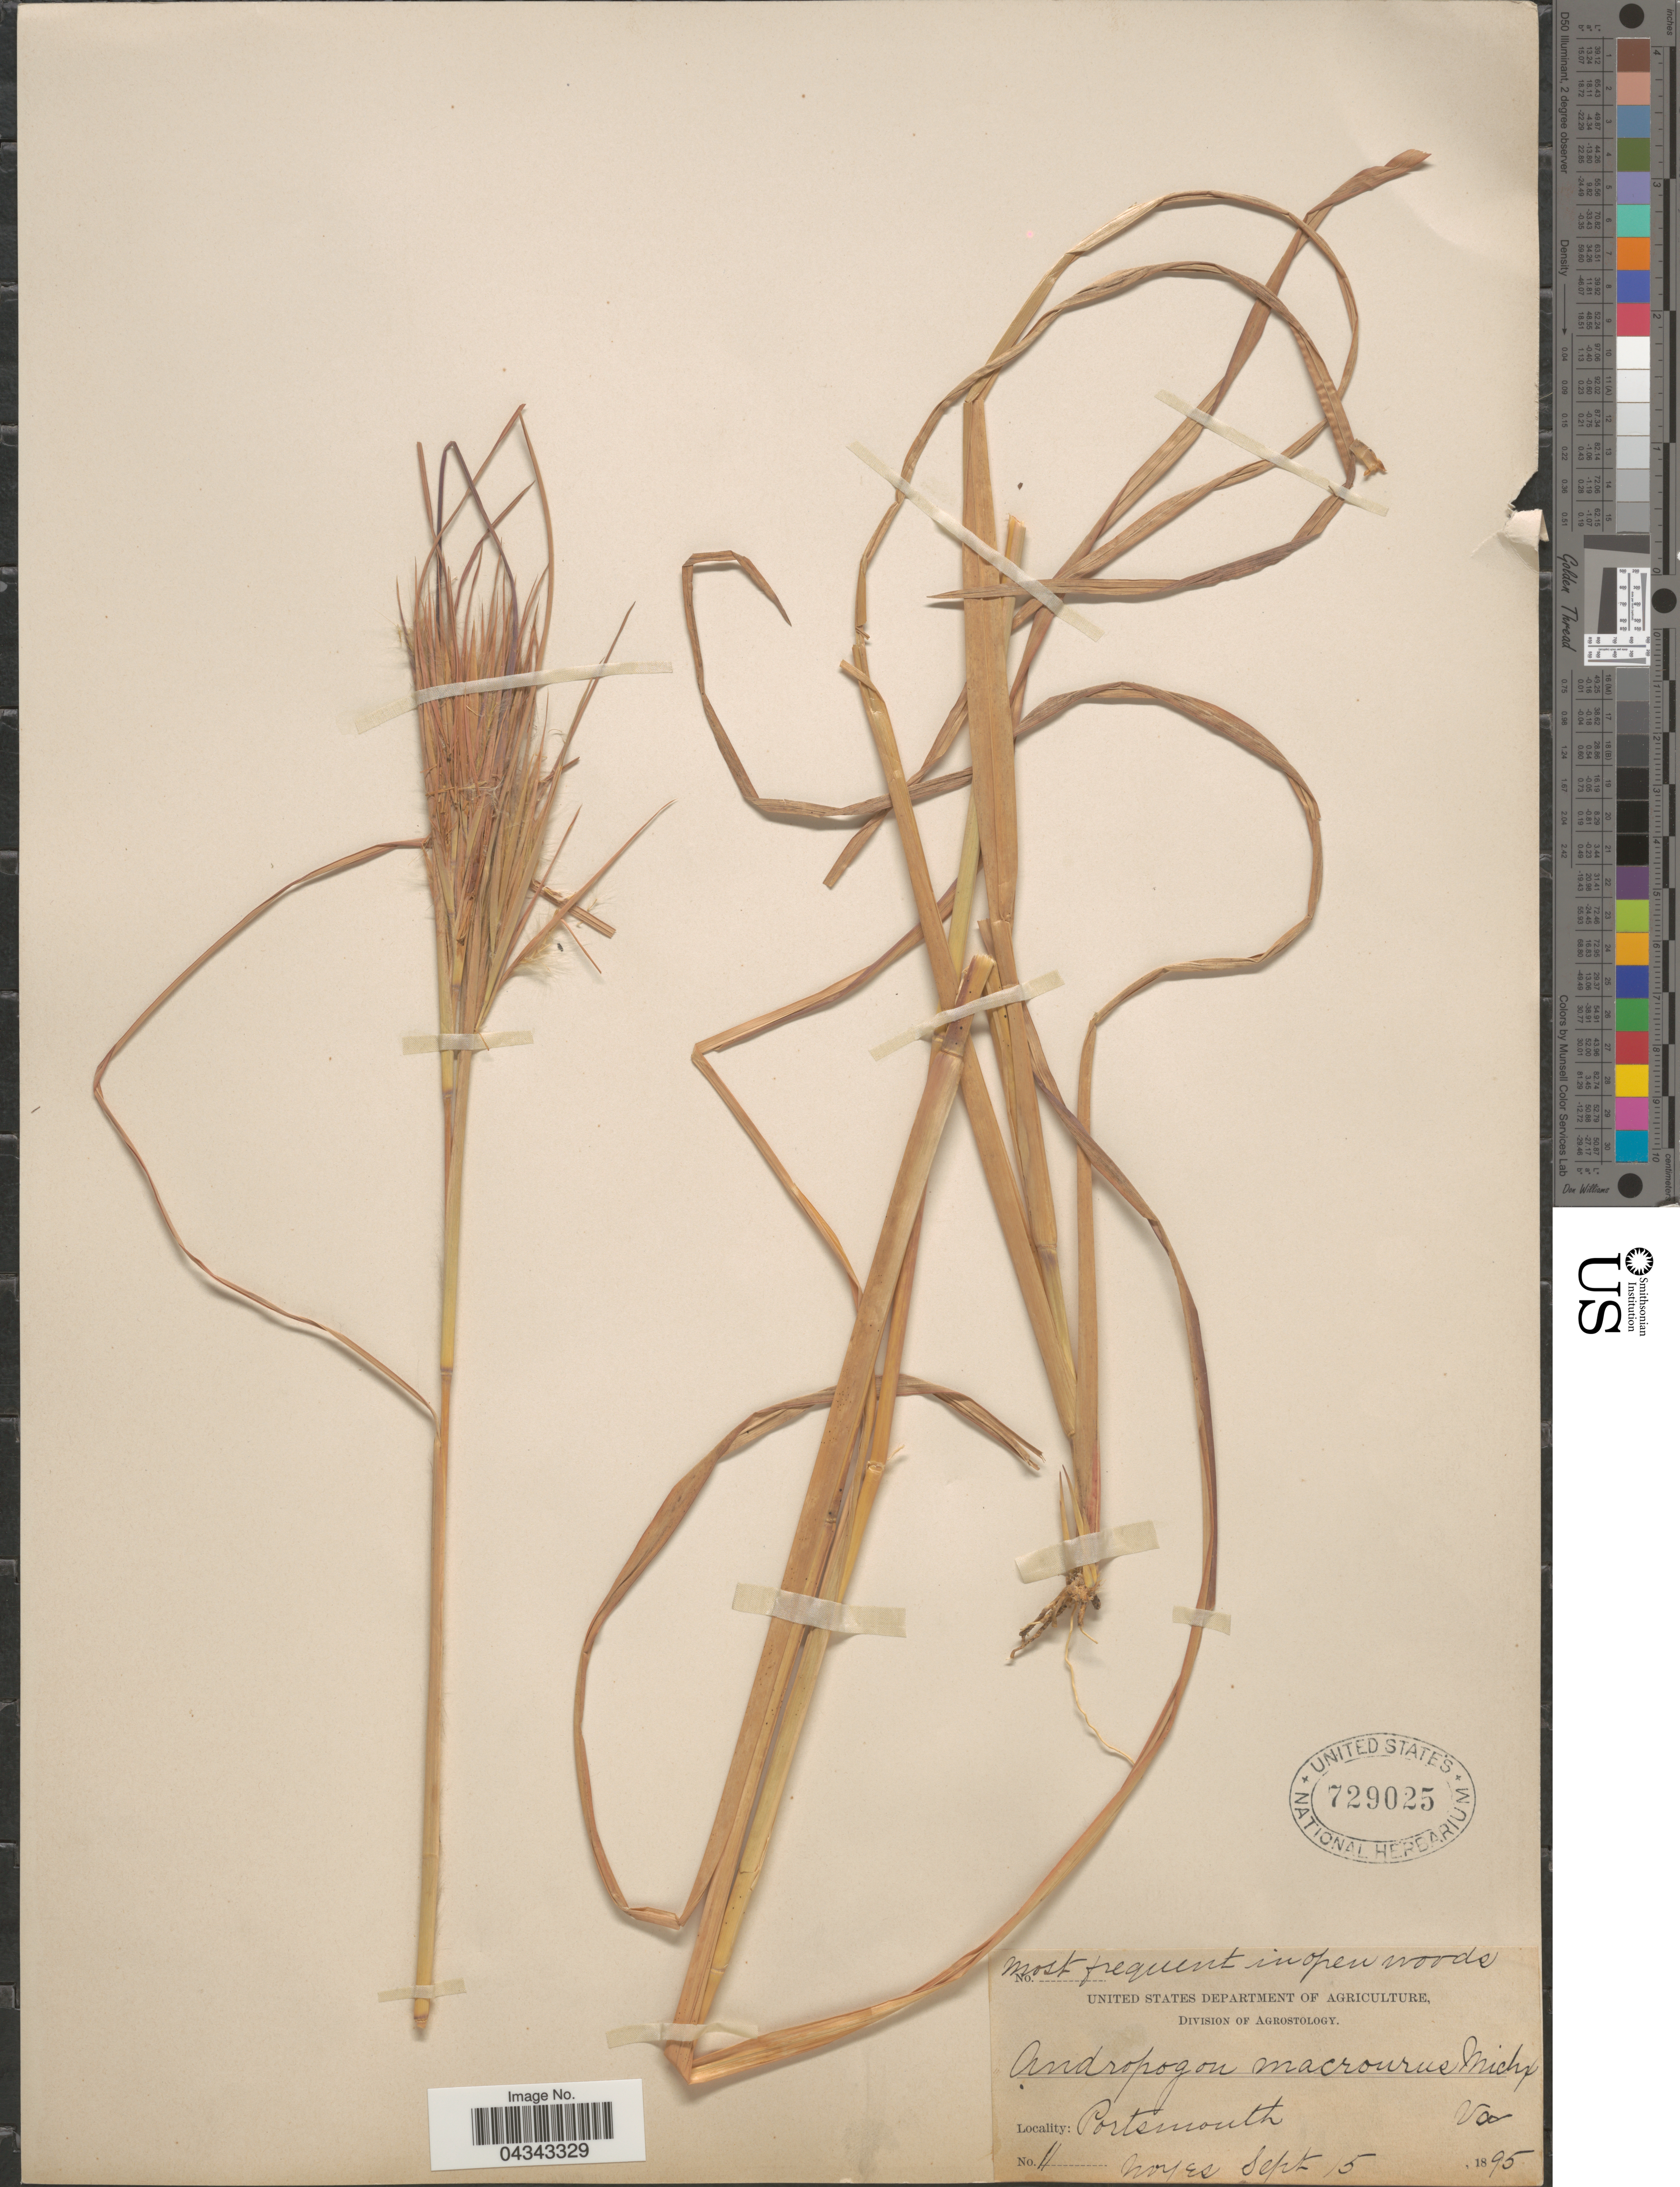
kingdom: Plantae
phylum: Tracheophyta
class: Liliopsida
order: Poales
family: Poaceae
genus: Andropogon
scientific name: Andropogon glomeratus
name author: (Walter) Britton, Stearns & Poggenb.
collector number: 11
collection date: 1895-09-05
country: United States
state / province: Virginia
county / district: City of Portsmouth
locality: Portsmouth.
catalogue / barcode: US 729025